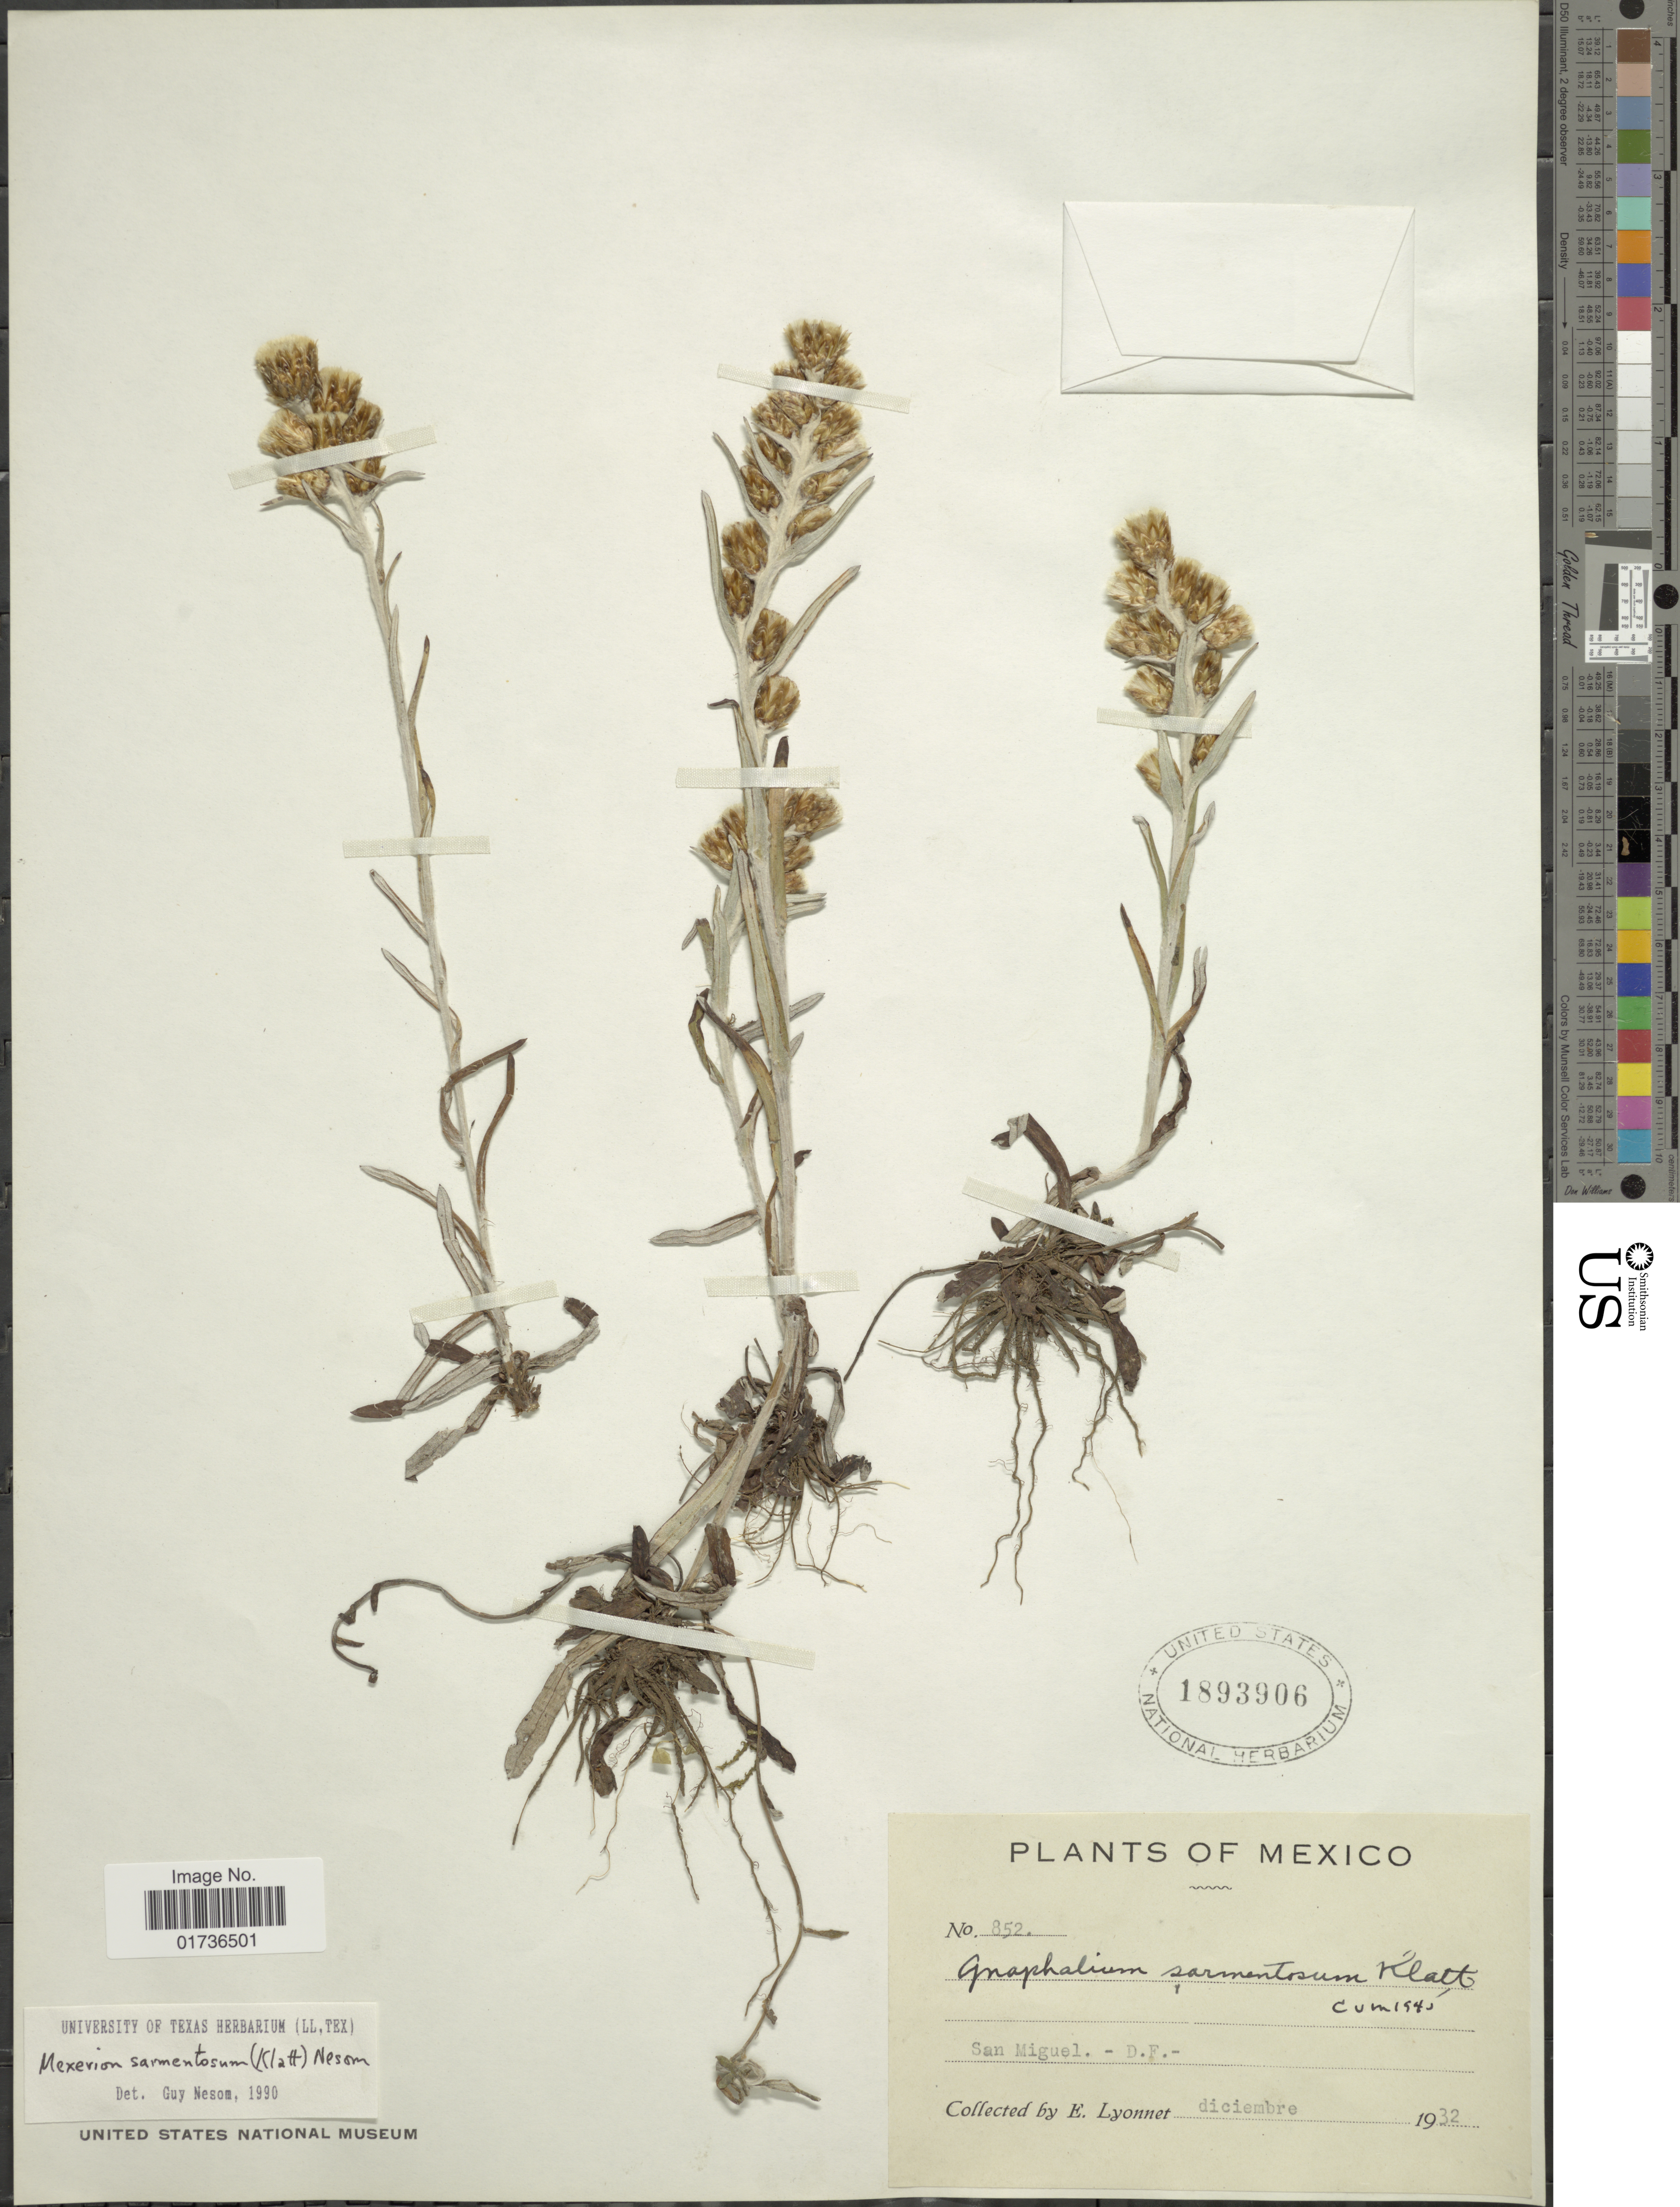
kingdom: Plantae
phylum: Tracheophyta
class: Magnoliopsida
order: Asterales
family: Asteraceae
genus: Mexerion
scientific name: Mexerion sarmentosum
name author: (Klatt) G.L. Nesom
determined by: Nesom, Guy L.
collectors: E. Lyonnet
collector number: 852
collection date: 1932-12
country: Mexico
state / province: Distrito Federal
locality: San Miguel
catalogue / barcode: US 1893906